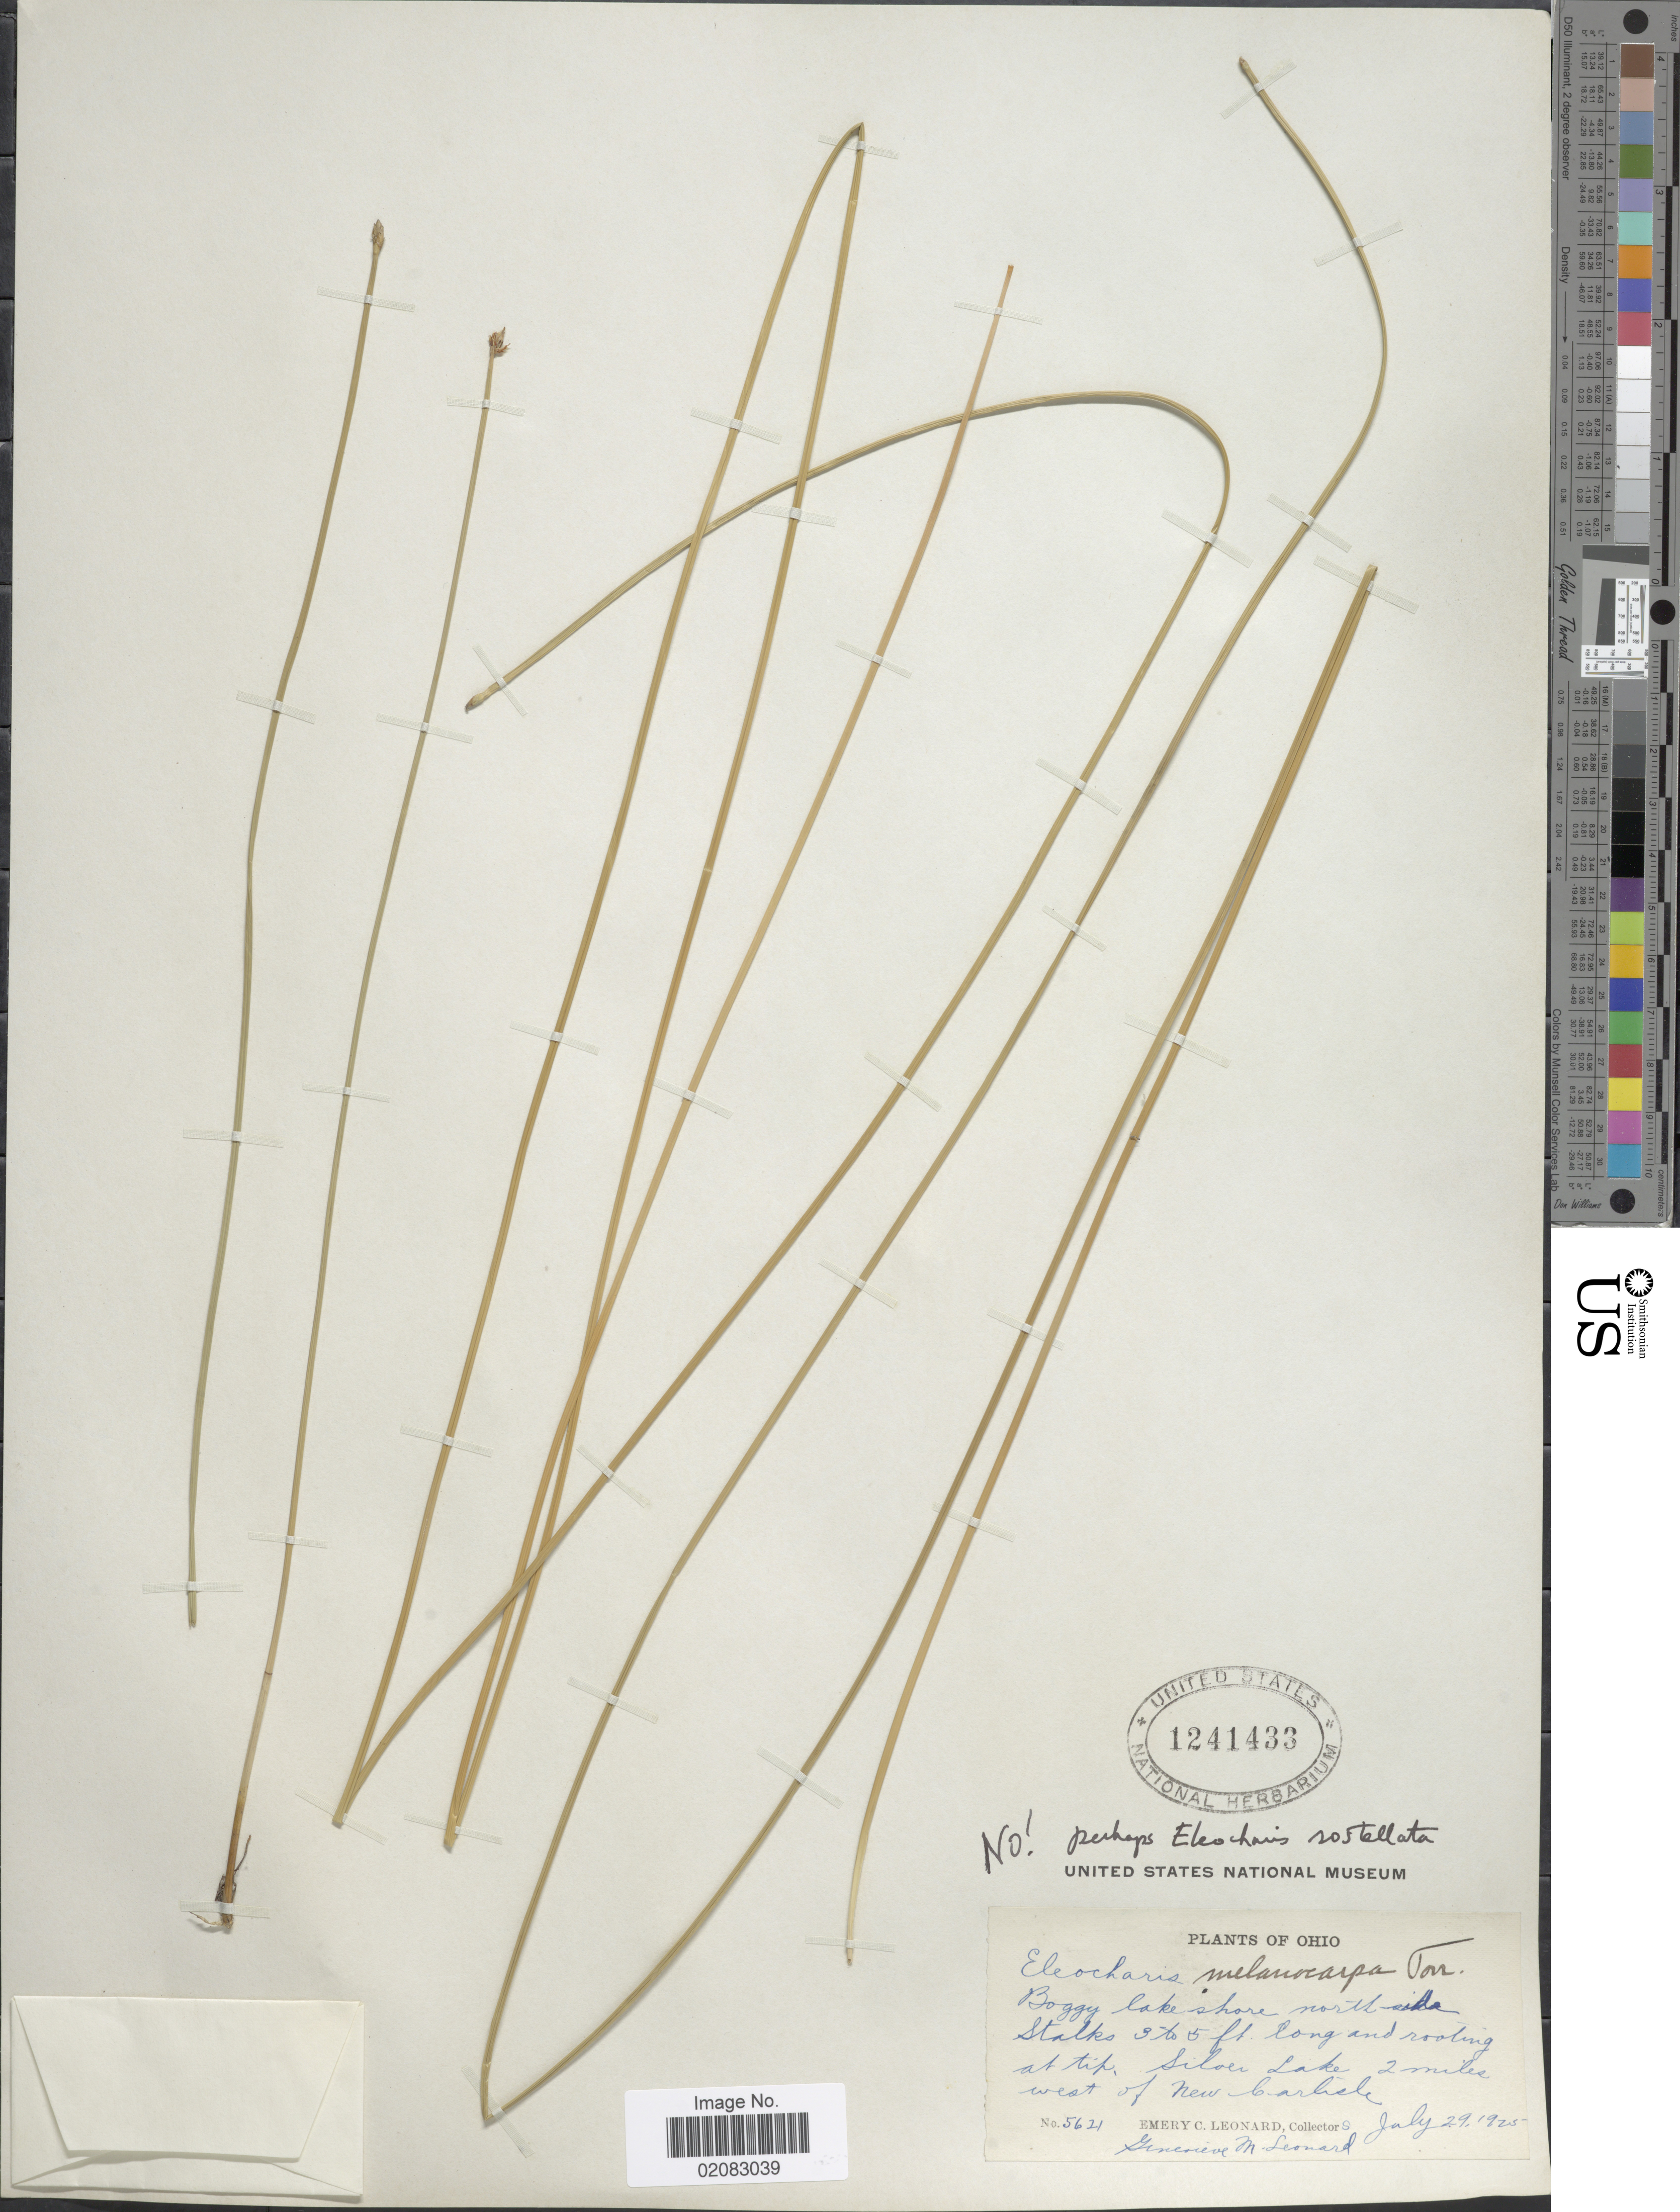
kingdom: Plantae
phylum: Tracheophyta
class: Liliopsida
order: Poales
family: Cyperaceae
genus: Eleocharis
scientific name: Eleocharis melanocarpa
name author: Torr.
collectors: E. C. Leonard & G. M. Leonard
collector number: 5621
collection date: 1925-07-29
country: United States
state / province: Ohio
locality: Boggy lake shore north side Stalks, Silver Lake 2 miles west of New Carlisle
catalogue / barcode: US 1241433